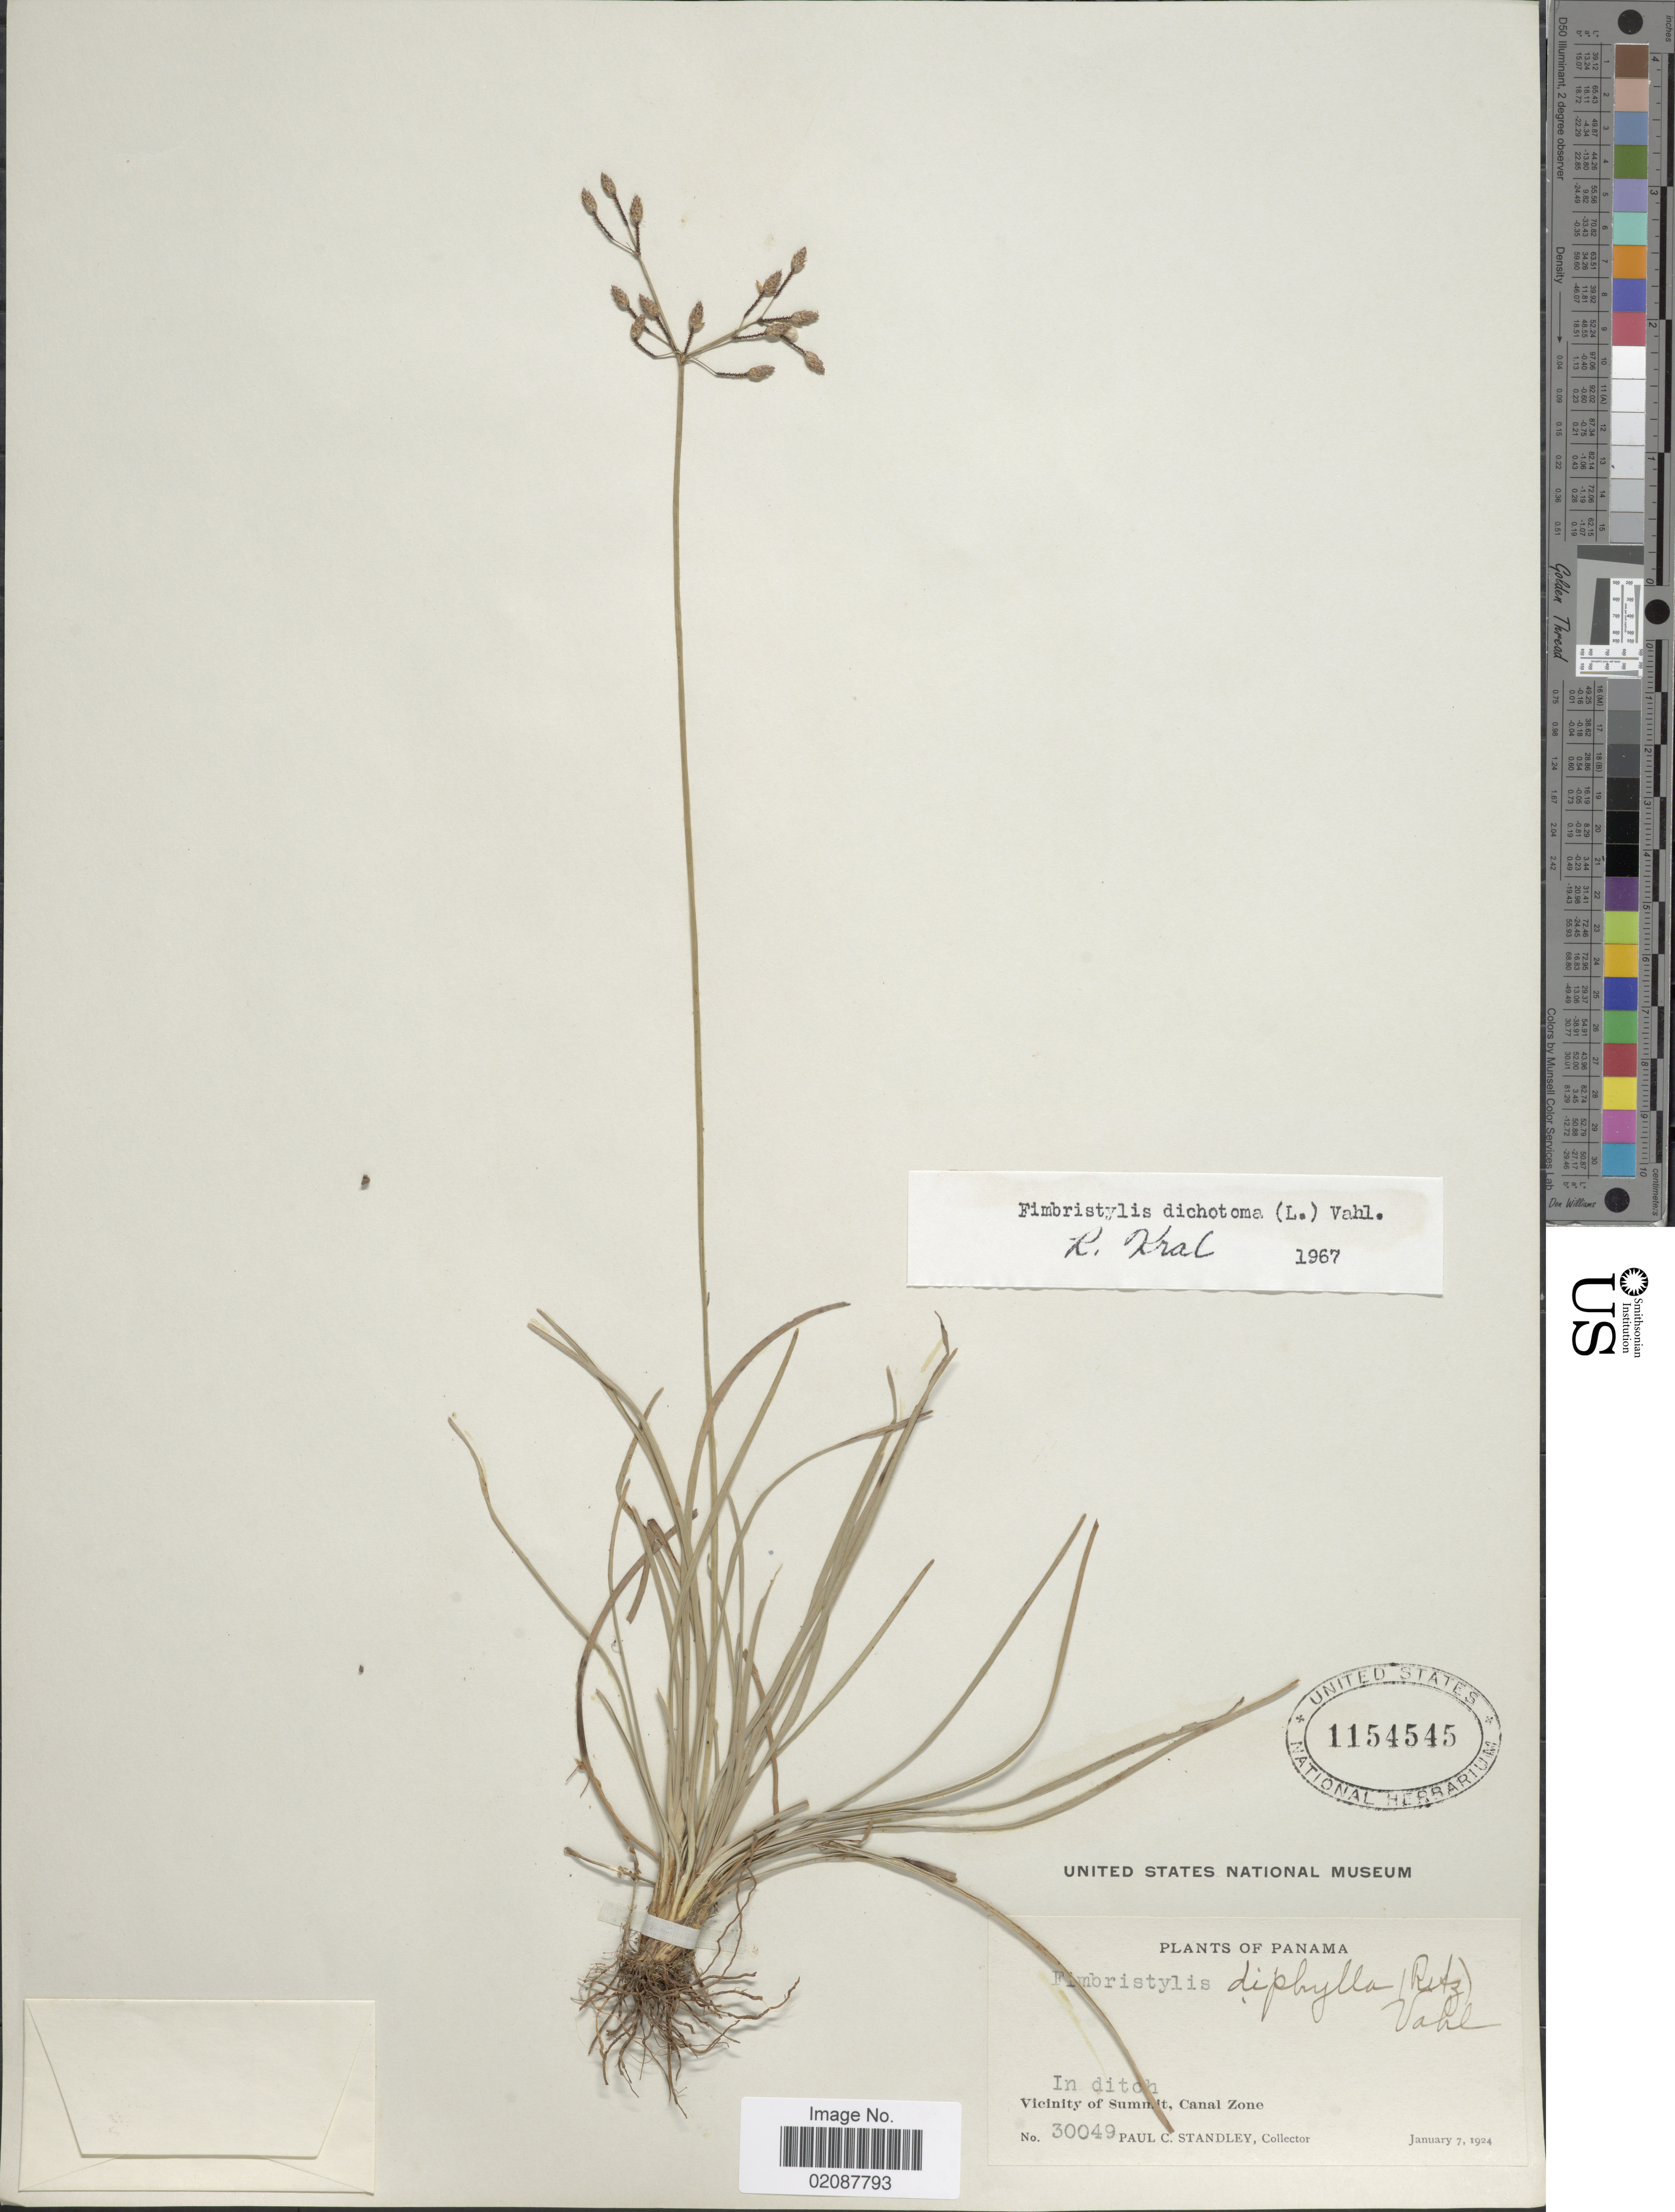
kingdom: Plantae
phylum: Tracheophyta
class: Liliopsida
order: Poales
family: Cyperaceae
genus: Fimbristylis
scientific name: Fimbristylis dichotoma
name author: (L.) Vahl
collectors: P. C. Standley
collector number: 30049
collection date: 1924-01-07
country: Panama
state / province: Colón / Panamá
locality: In ditch, Vicinity of Summit, Canal Zone.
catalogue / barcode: US 1154545